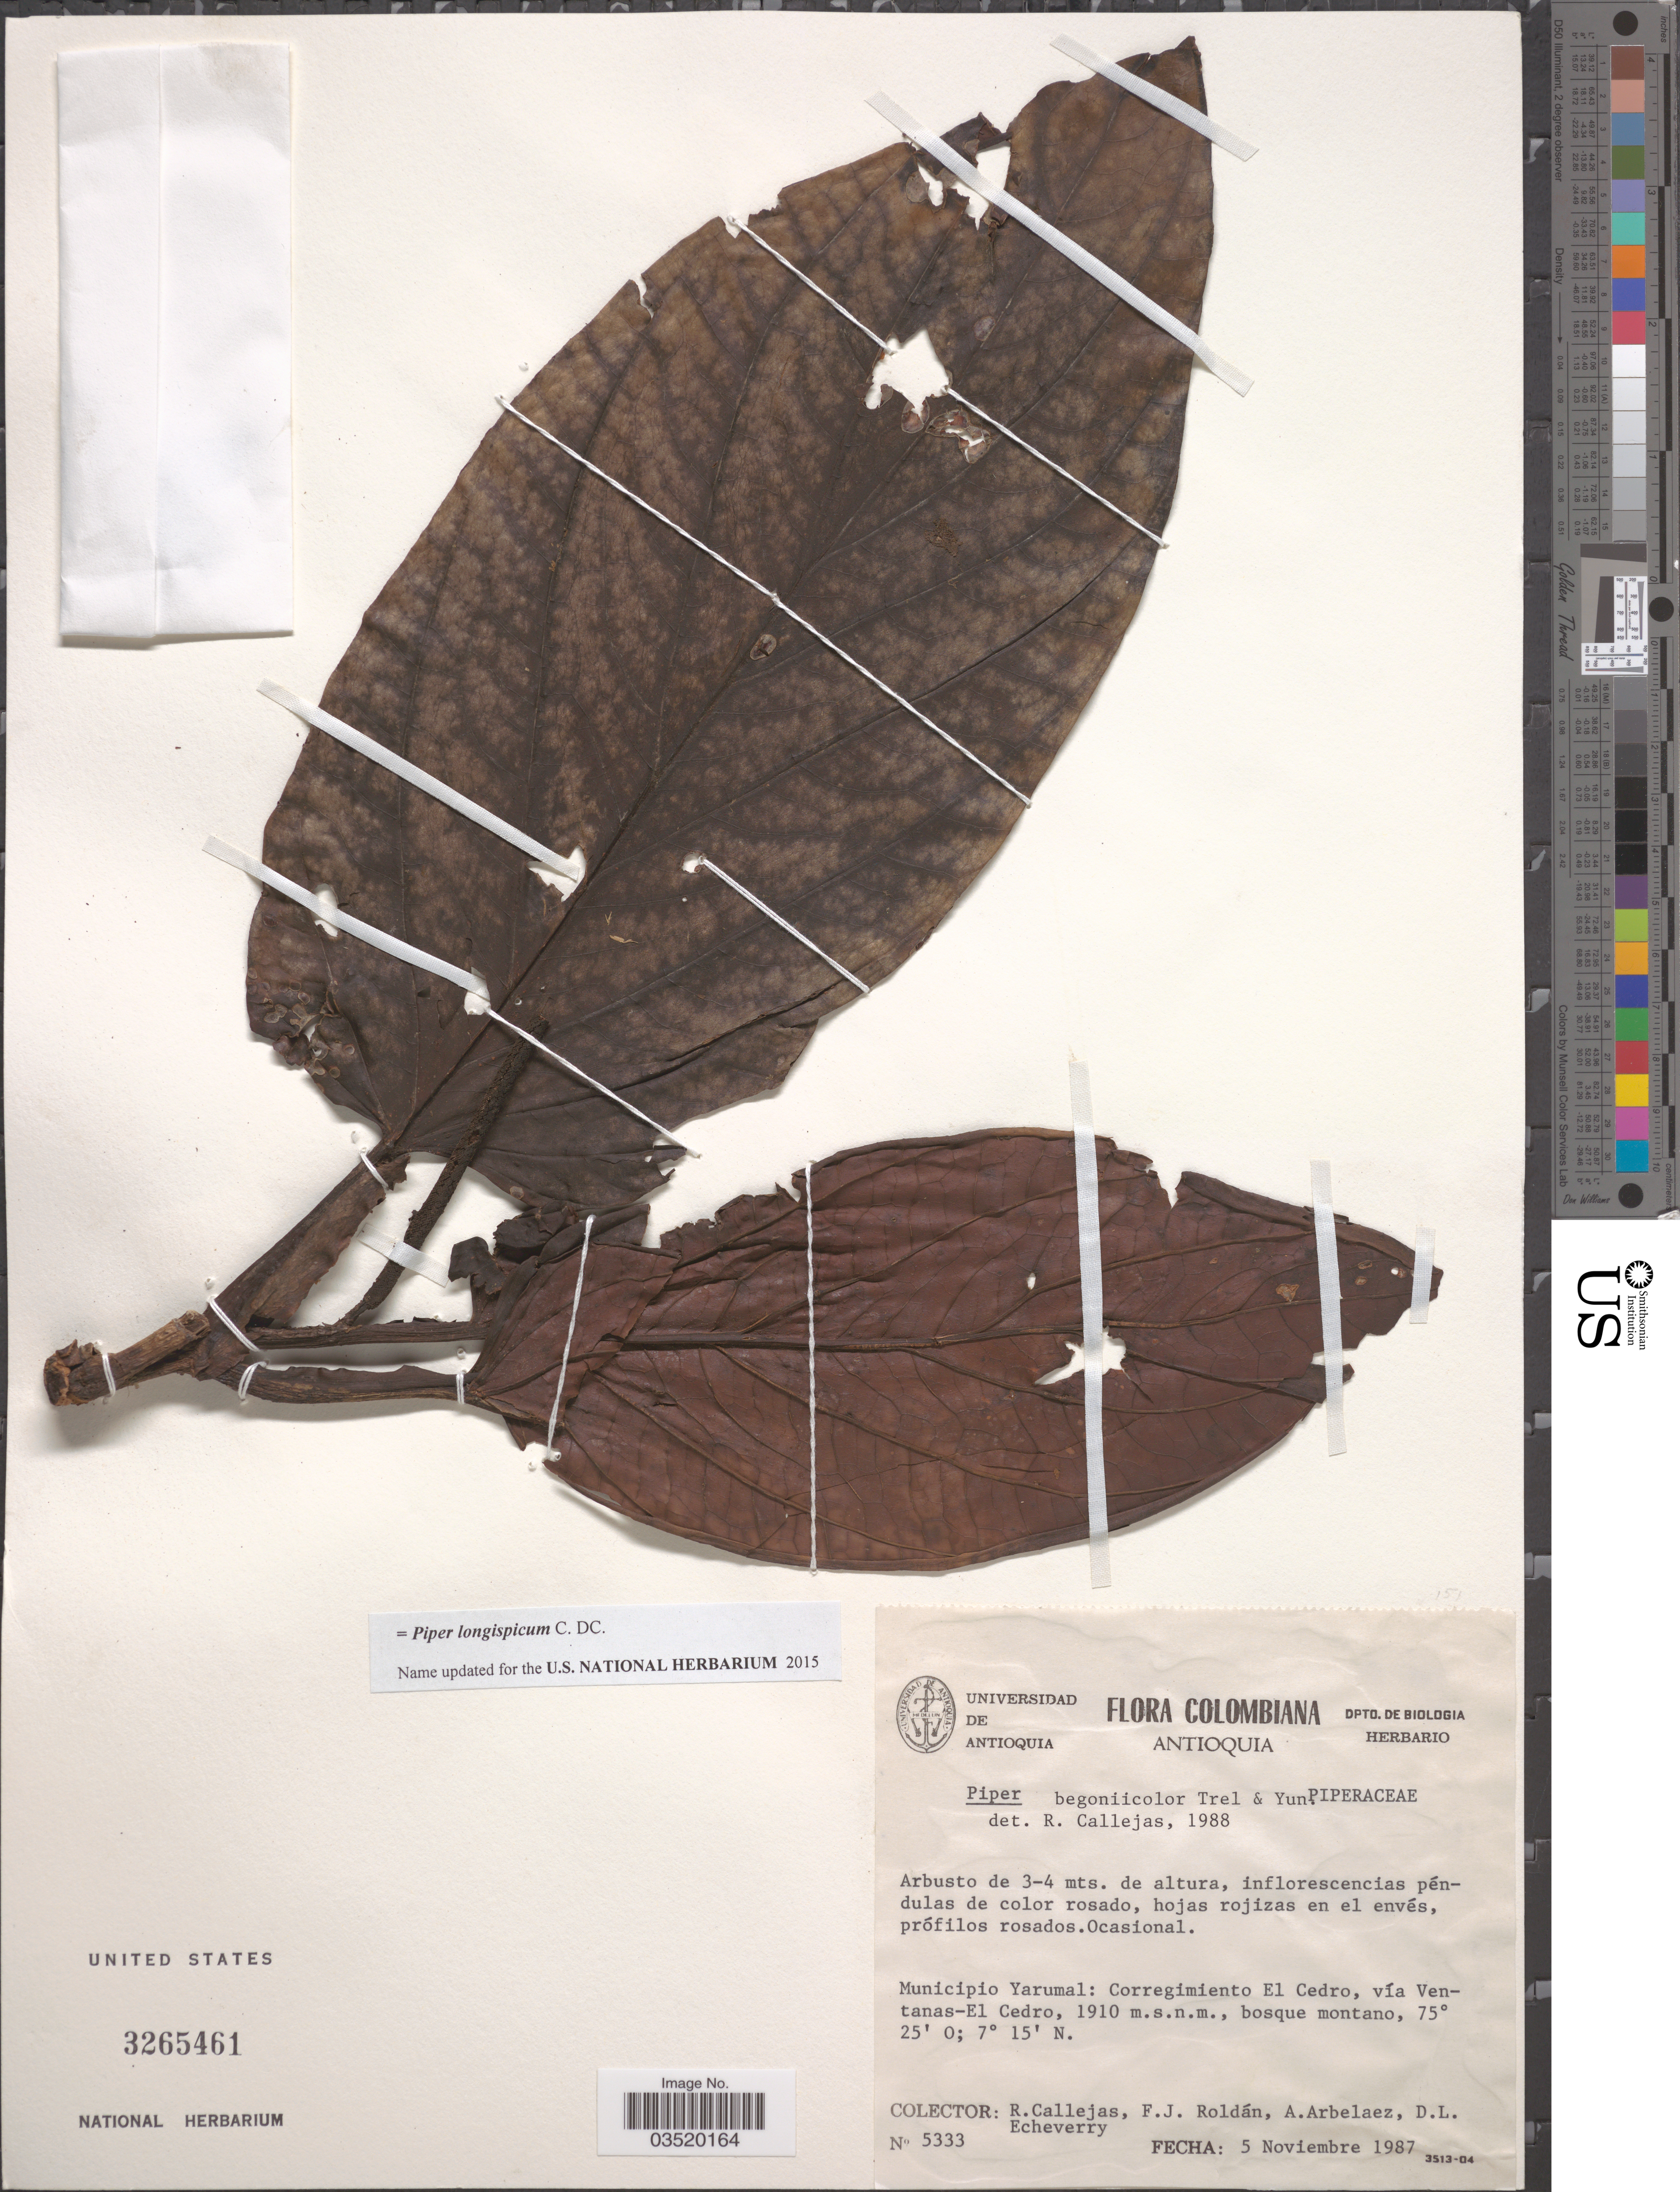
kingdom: Plantae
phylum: Tracheophyta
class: Magnoliopsida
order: Piperales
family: Piperaceae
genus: Piper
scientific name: Piper longispicum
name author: C. DC.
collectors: R. Callejas, F. J. Roldán, A. Arbelaez & D. Echeverry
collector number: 5333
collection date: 1987-11-05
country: Colombia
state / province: Antioquia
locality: Municipio Yarumal: Corregimiento El Cedro, vía Ventanas-El Cedro,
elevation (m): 1910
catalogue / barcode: US 3265461